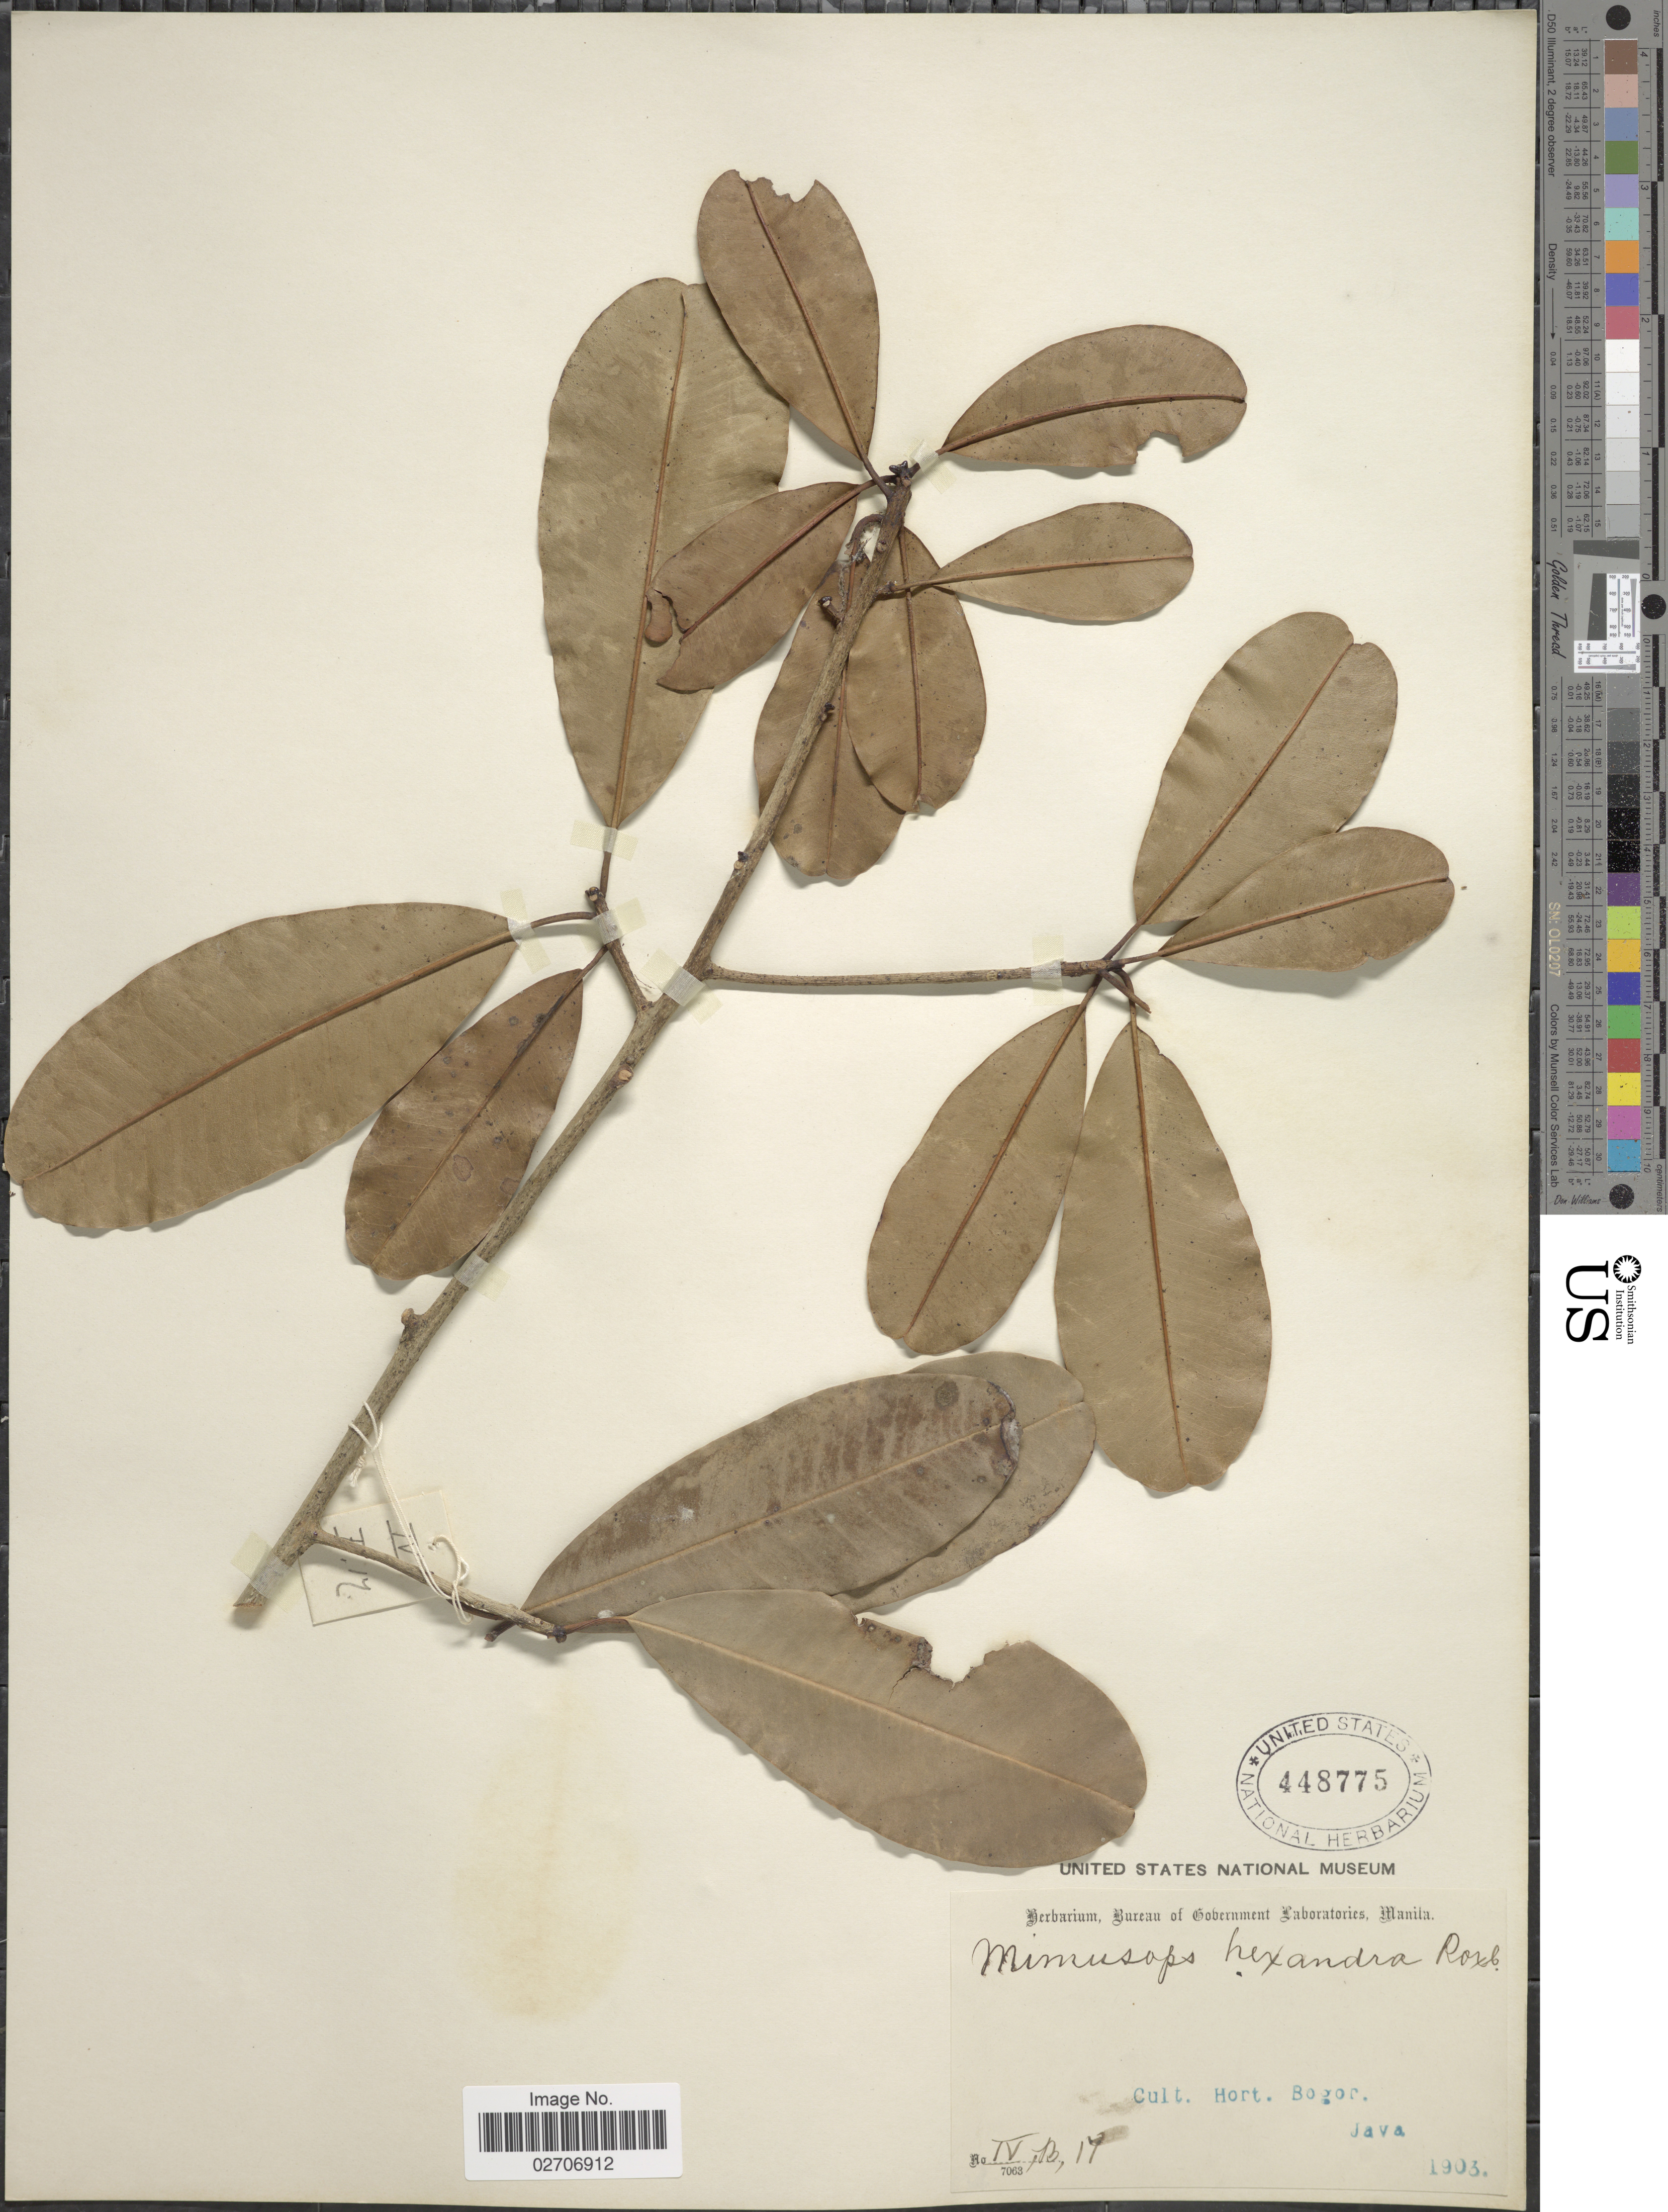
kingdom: Plantae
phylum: Tracheophyta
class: Magnoliopsida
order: Ericales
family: Sapotaceae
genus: Manilkara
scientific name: Manilkara hexandra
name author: (Roxb.) Dubard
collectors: Ex herb. Bureau of Government Laboratories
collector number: IV, B, 17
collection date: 1903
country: Indonesia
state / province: Java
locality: Cult. Hort. Bogor, Java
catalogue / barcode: US 448775